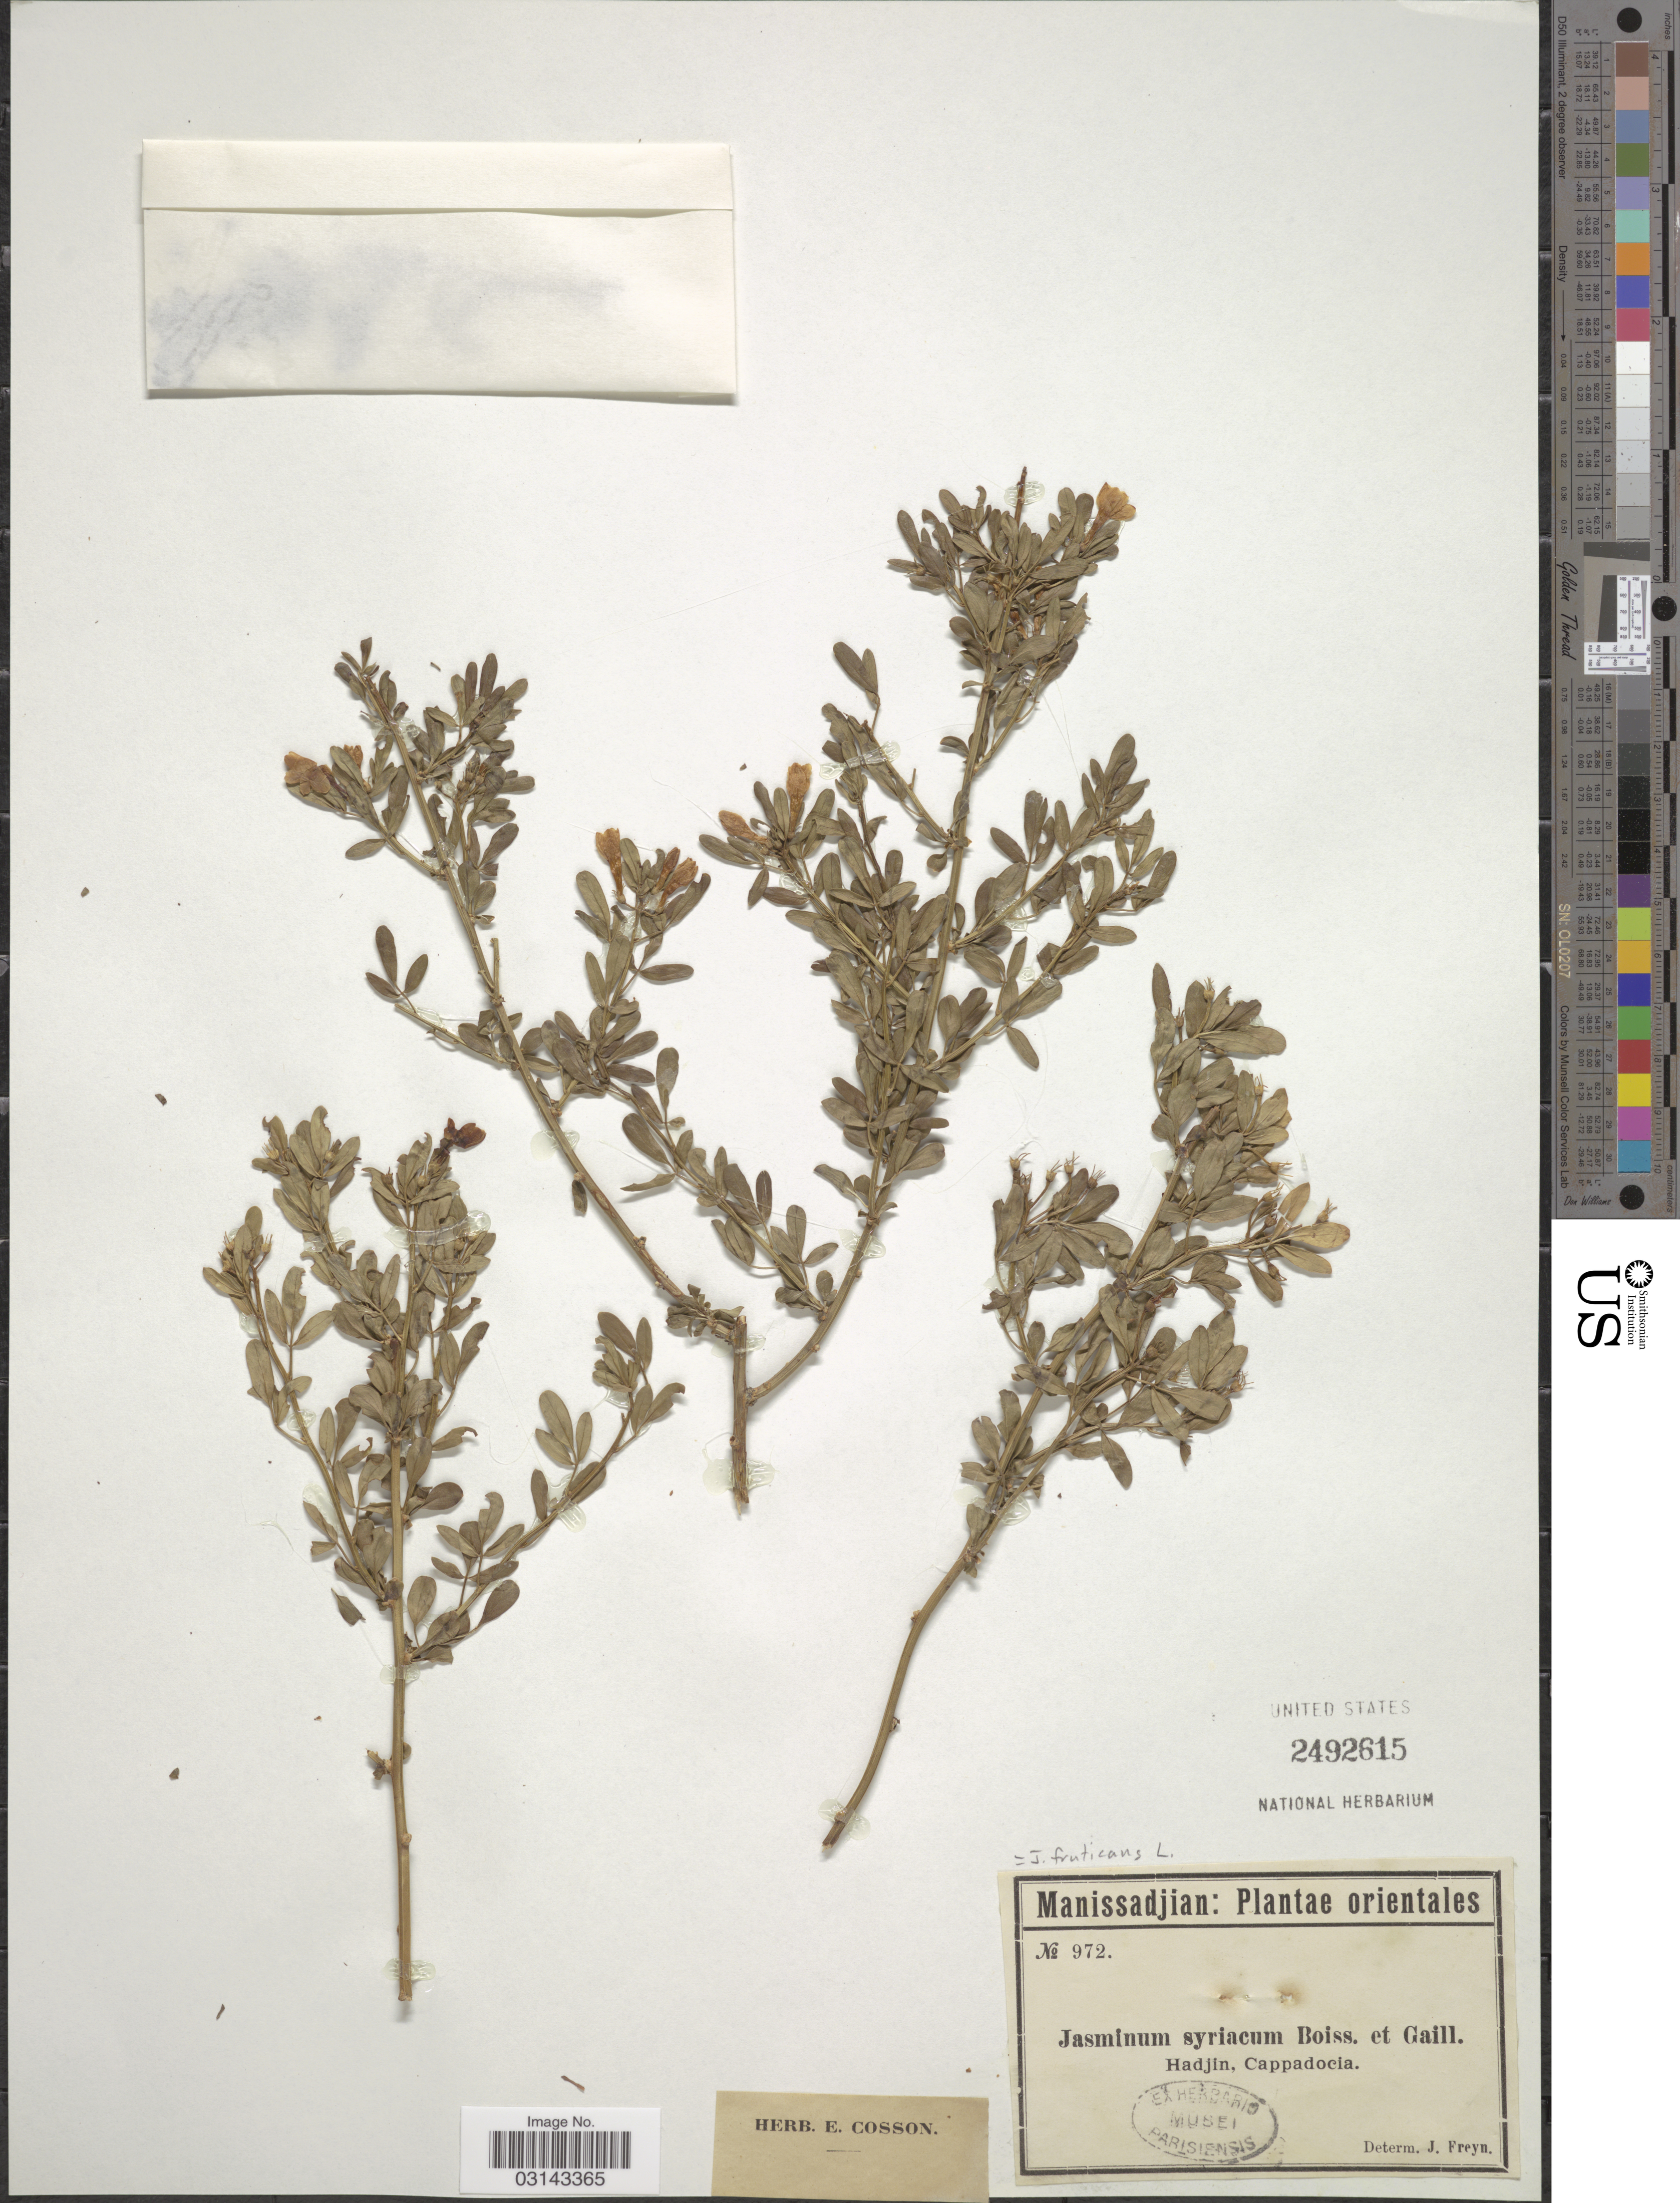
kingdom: Plantae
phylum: Tracheophyta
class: Magnoliopsida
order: Lamiales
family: Oleaceae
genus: Jasminum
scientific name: Jasminum fruticans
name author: L.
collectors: -. Manissadjian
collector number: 972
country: Turkey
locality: Orientales. Hadjin, Cappadocia.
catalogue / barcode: US 2492615